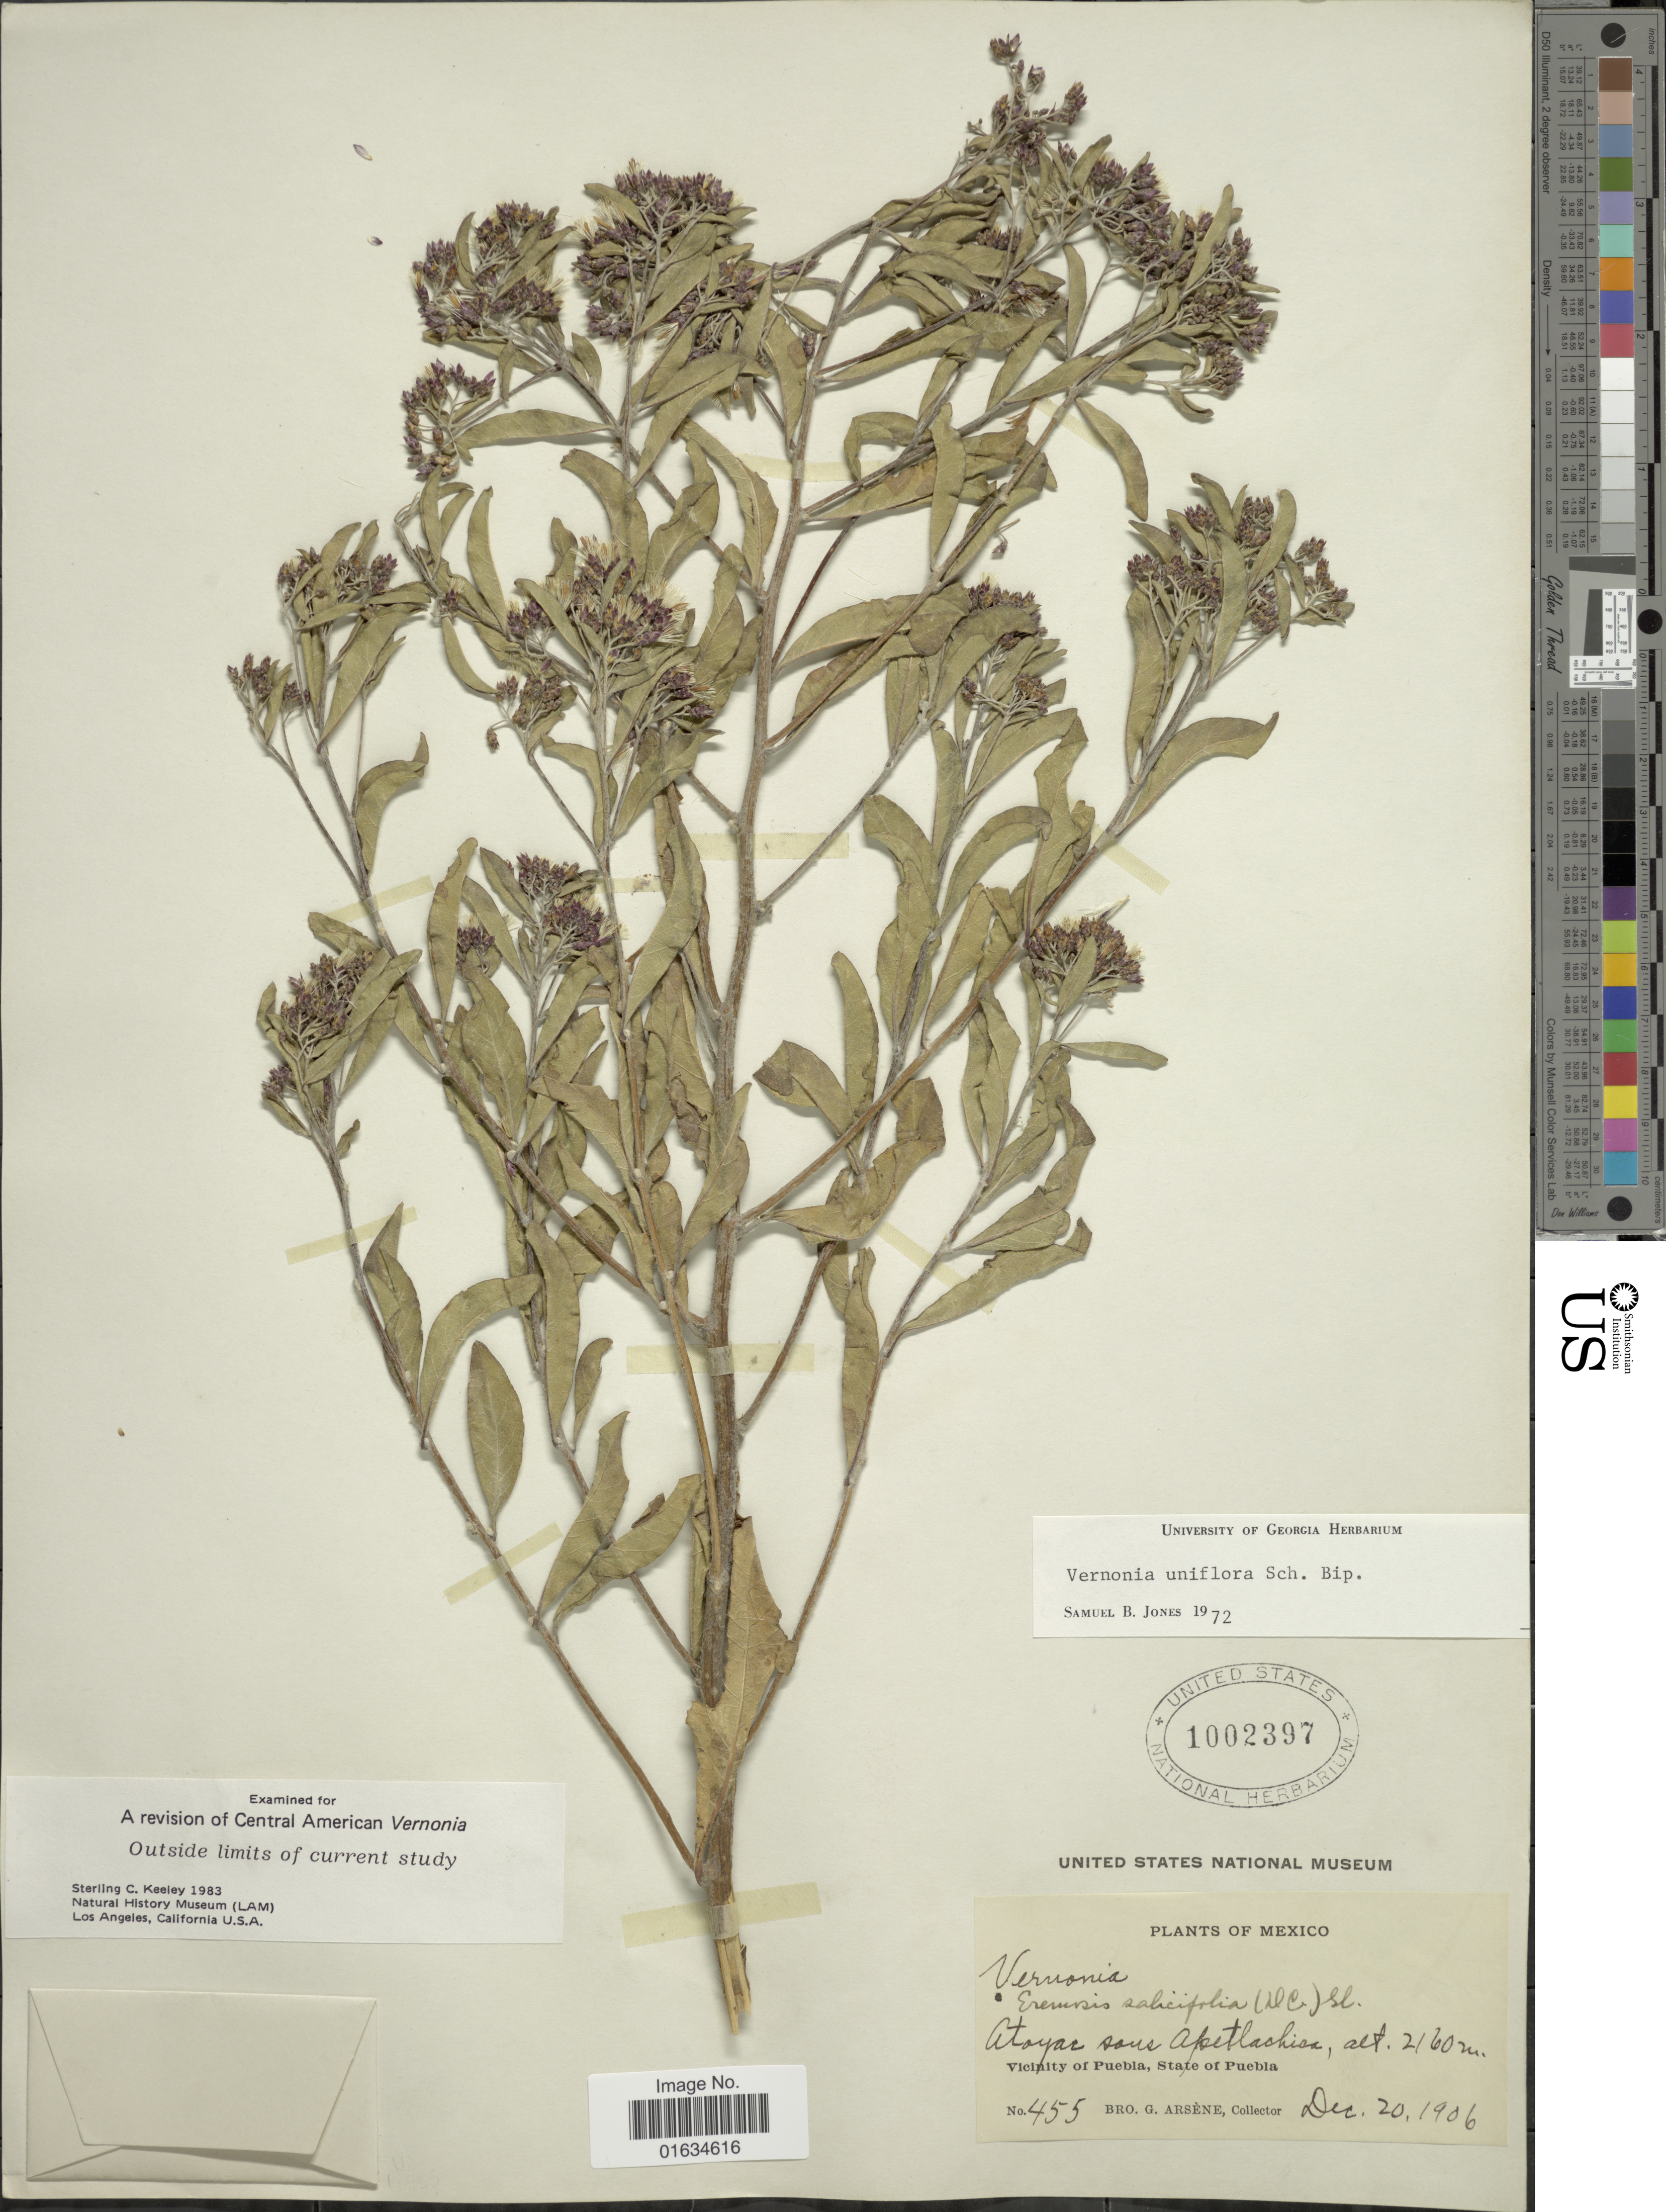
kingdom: Plantae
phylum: Tracheophyta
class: Magnoliopsida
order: Asterales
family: Asteraceae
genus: Critoniopsis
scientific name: Critoniopsis salicifolia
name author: (DC.) H. Rob.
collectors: Bro. G. Arsène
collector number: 455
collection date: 1906-12-20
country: Mexico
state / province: Puebla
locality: Vicinity of Puebla, Atoyac, sous Apetlachica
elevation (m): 2160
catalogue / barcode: US 1002397